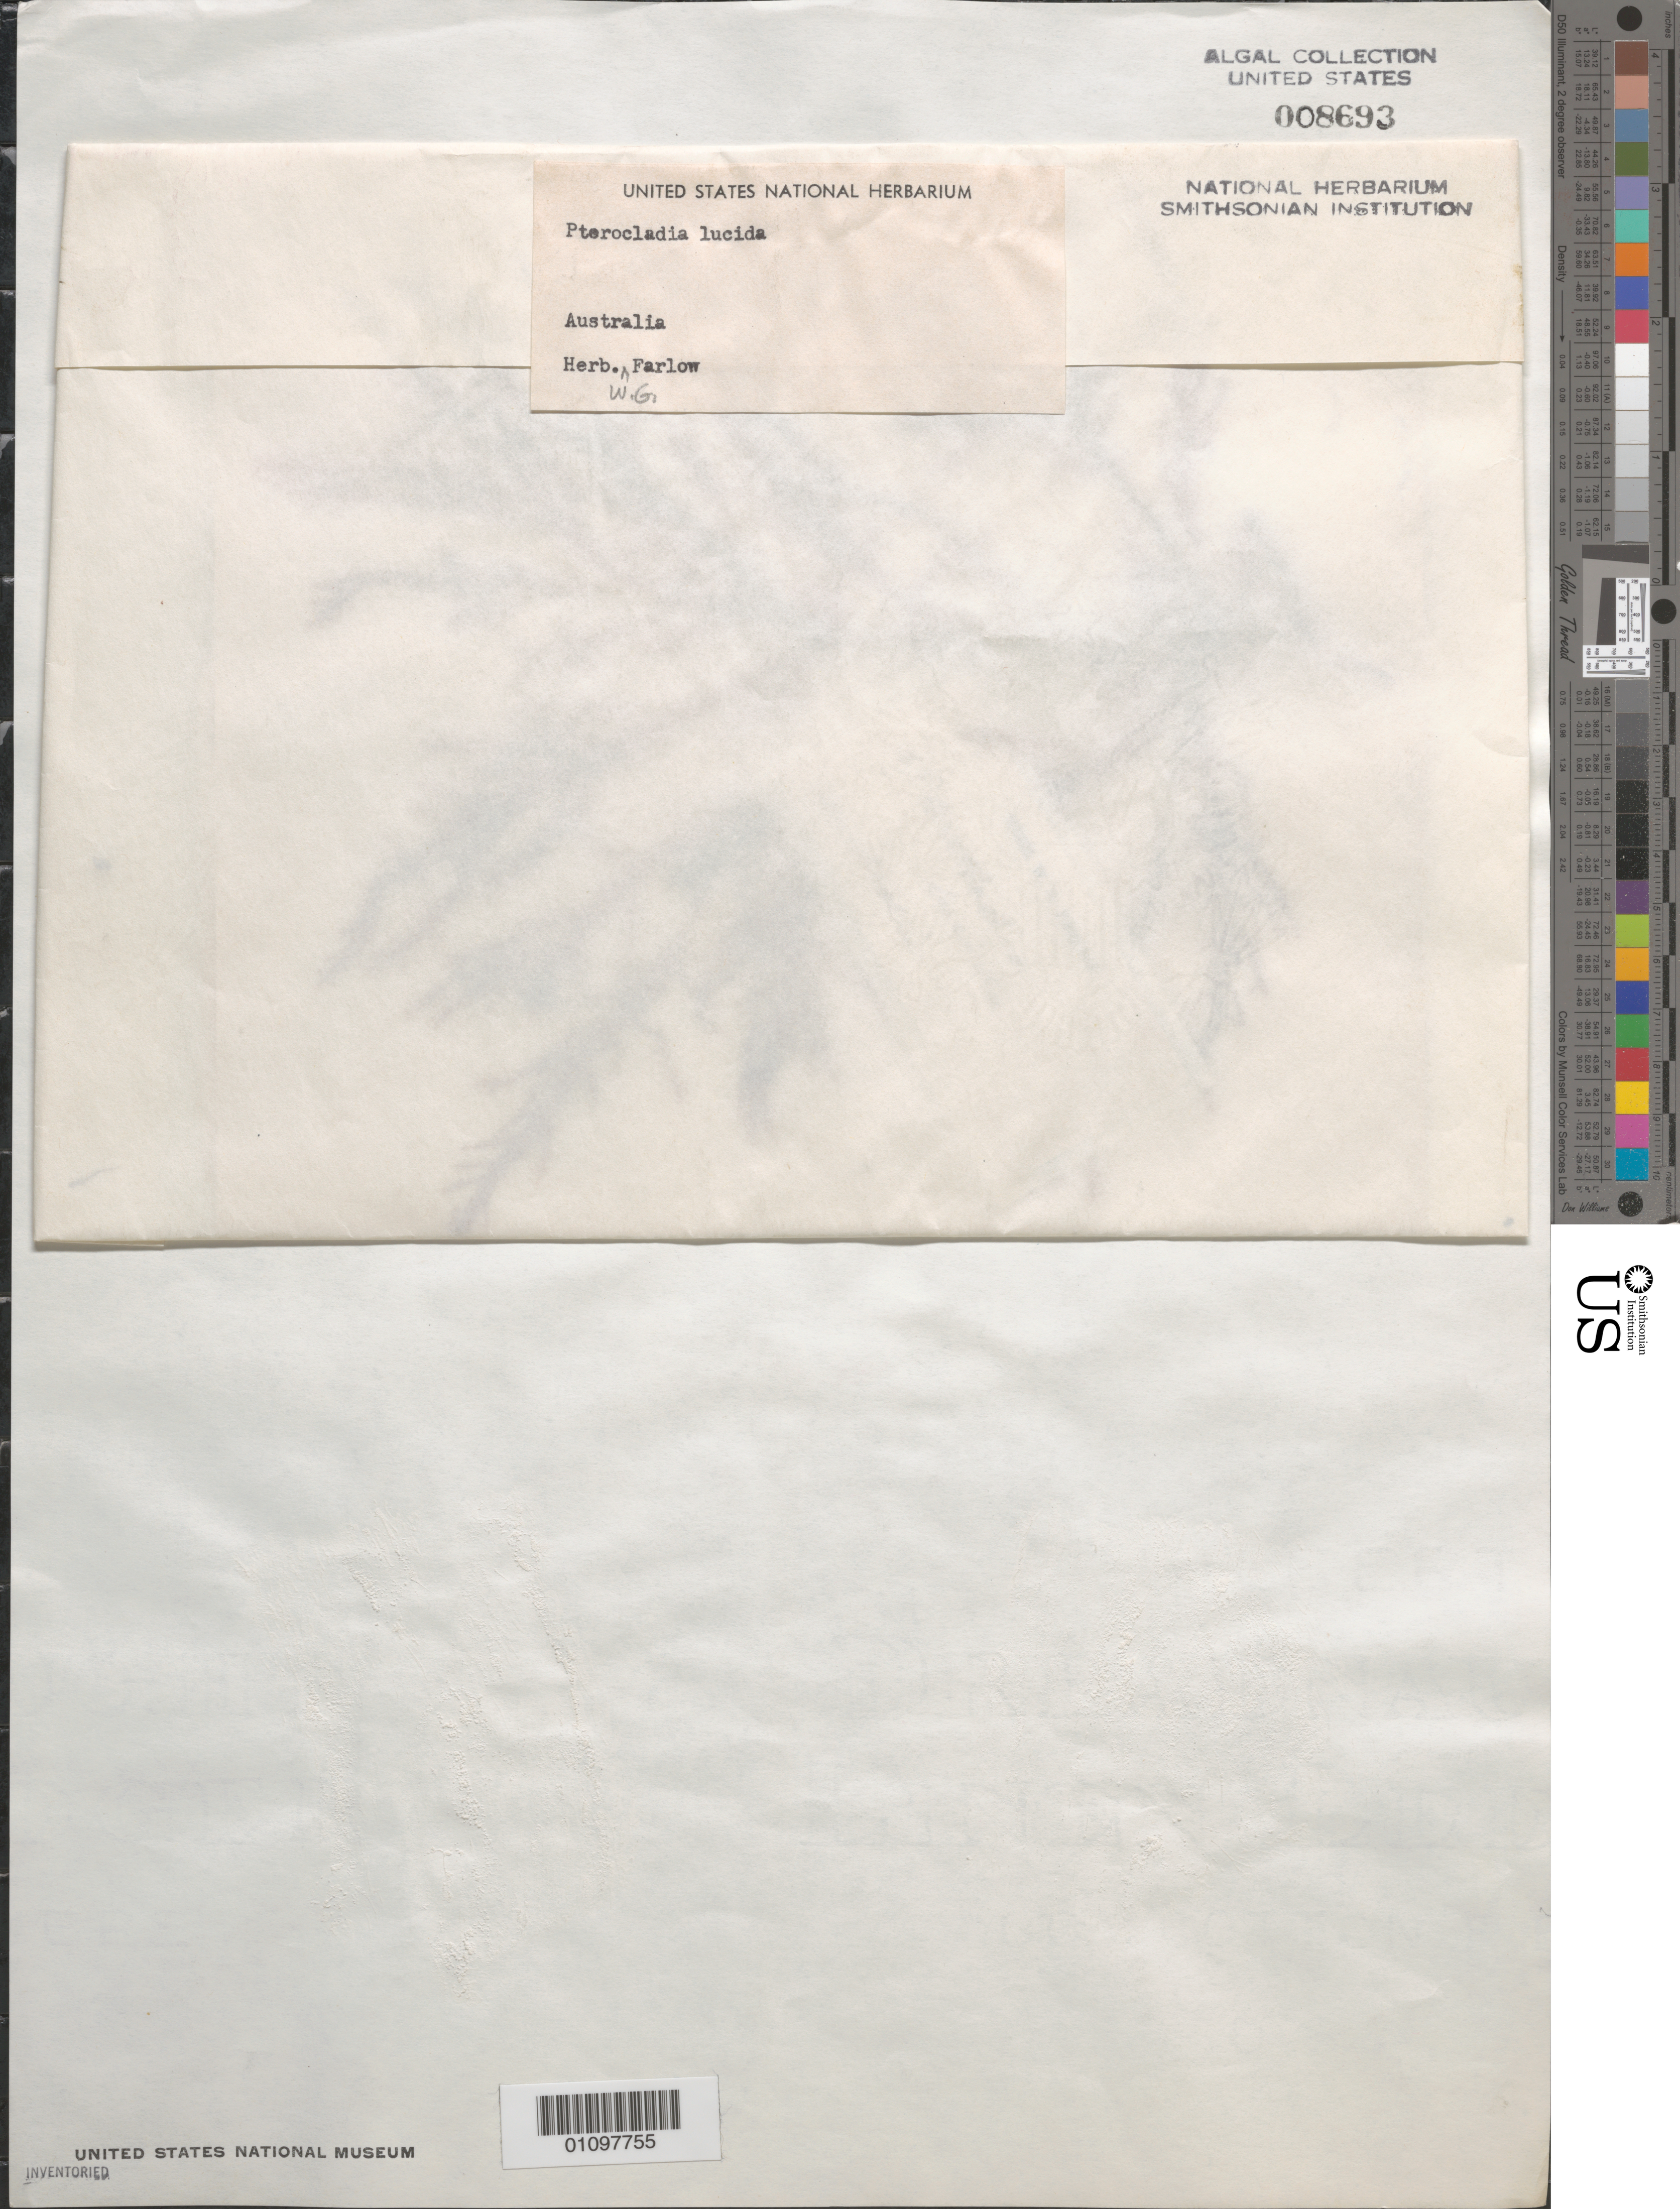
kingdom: Plantae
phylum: Rhodophyta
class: Florideophyceae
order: Gelidiales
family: Pterocladiaceae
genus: Pterocladia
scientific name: Pterocladia lucida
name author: (R. Br. ex Turner) J. Agardh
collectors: W. Farlow (Herbarium)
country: Australia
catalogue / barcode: US 8693